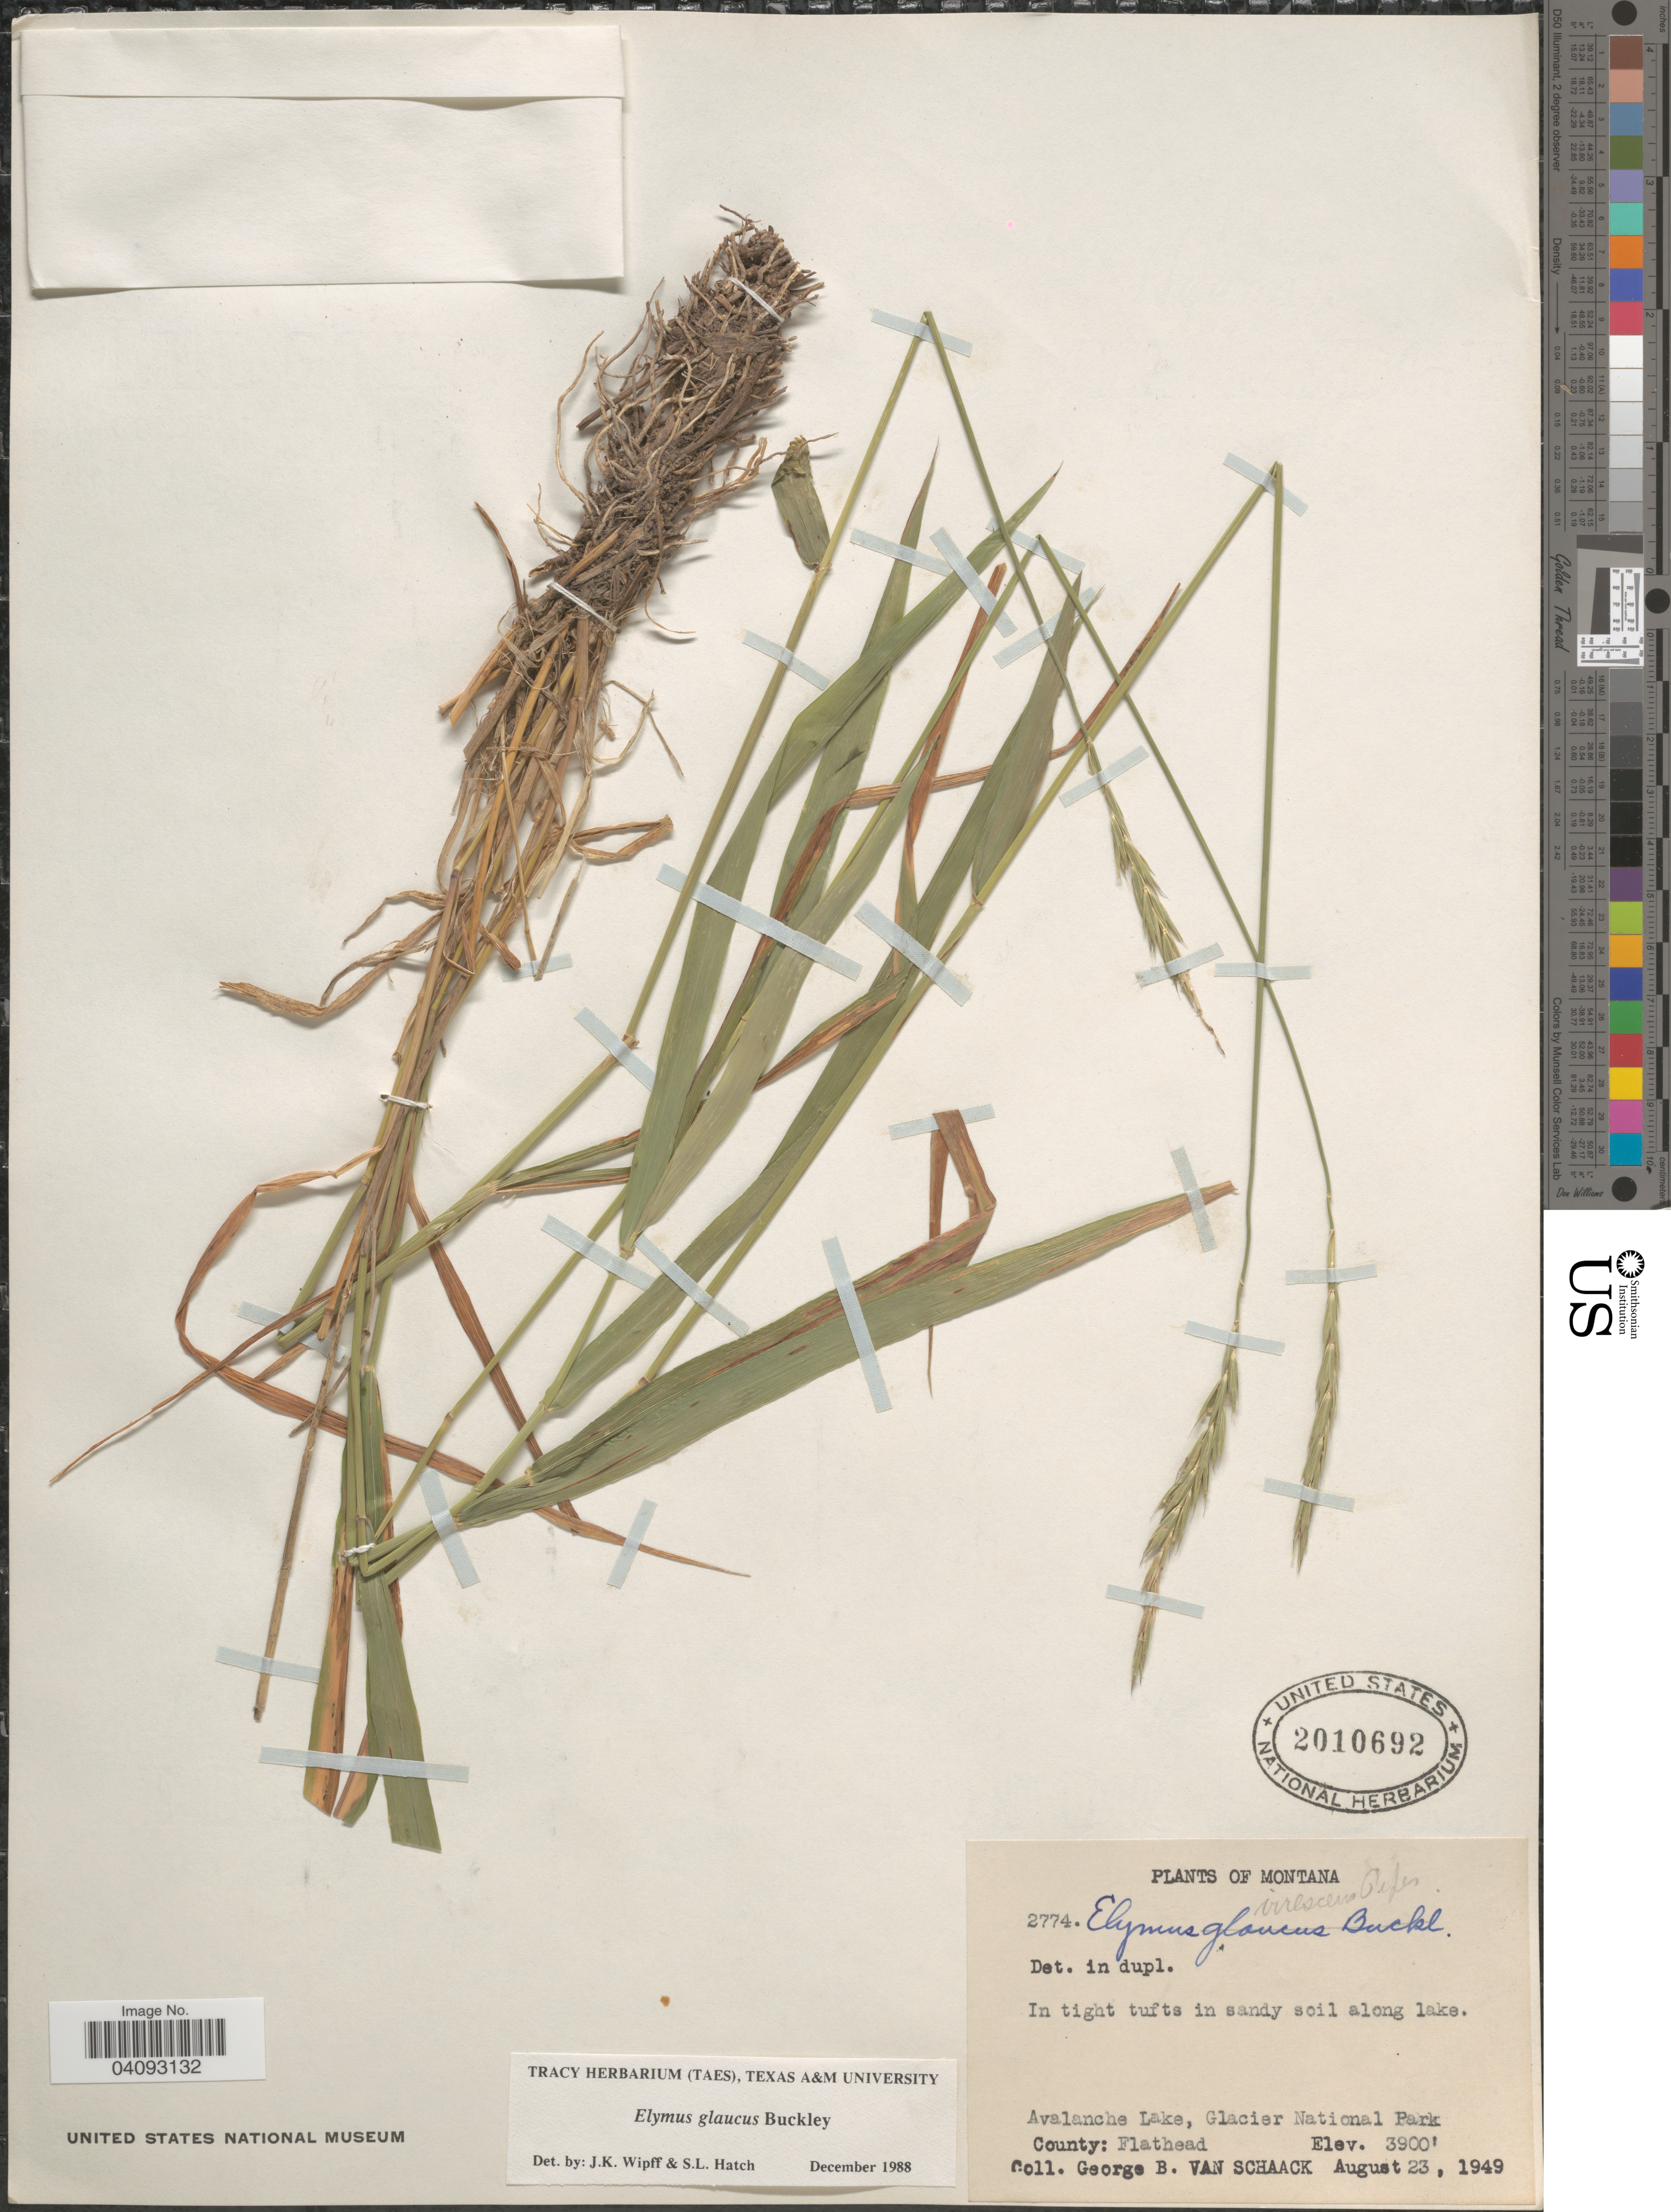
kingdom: Plantae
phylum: Tracheophyta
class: Liliopsida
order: Poales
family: Poaceae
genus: Elymus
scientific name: Elymus glaucus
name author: Buckley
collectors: G. Van Schaack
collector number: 2774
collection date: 1949-08-23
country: United States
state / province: Montana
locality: In tight tufts in sandy soil along lake. Avalanche Lake, Glacier National Park. County: Flathead.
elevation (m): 1189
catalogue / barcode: US 2010692